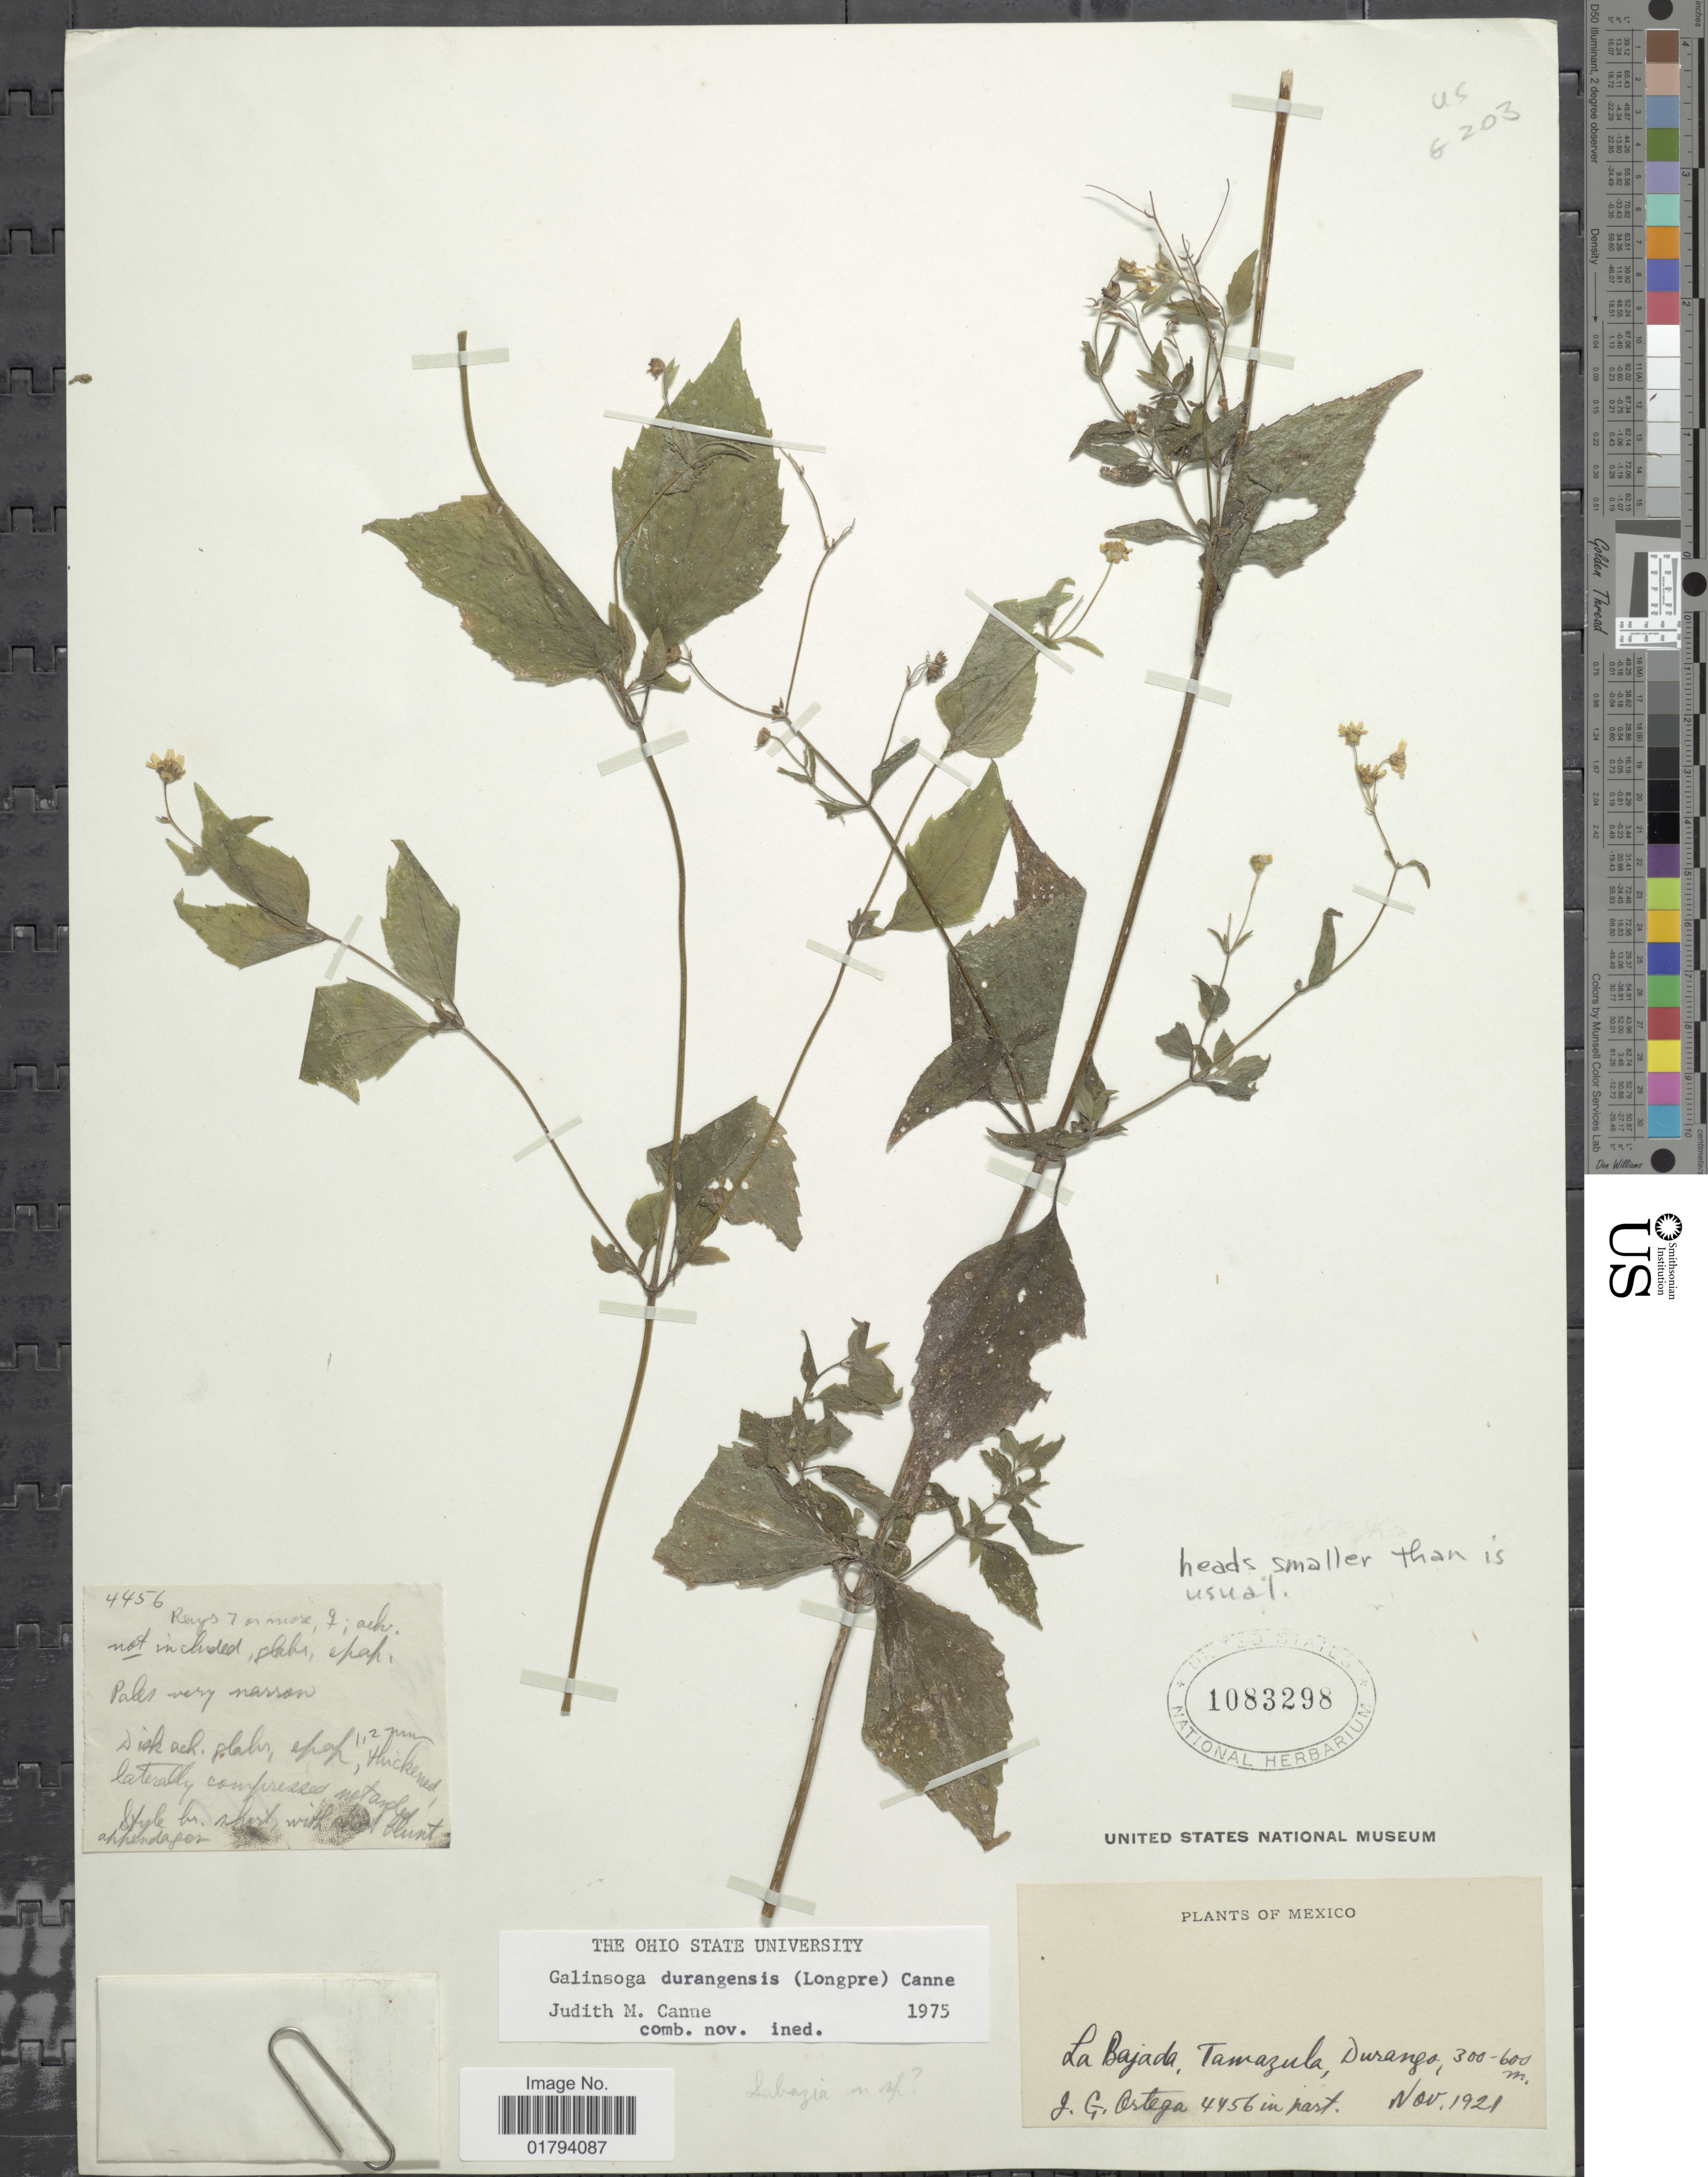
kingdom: Plantae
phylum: Tracheophyta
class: Magnoliopsida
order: Asterales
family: Asteraceae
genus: Galinsoga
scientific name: Galinsoga durangensis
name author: (Longpre) Canne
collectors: J. Ortega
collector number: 4456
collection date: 1921-11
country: Mexico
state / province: Durango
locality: La Bajada, Tamazula.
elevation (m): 300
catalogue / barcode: US 1083298